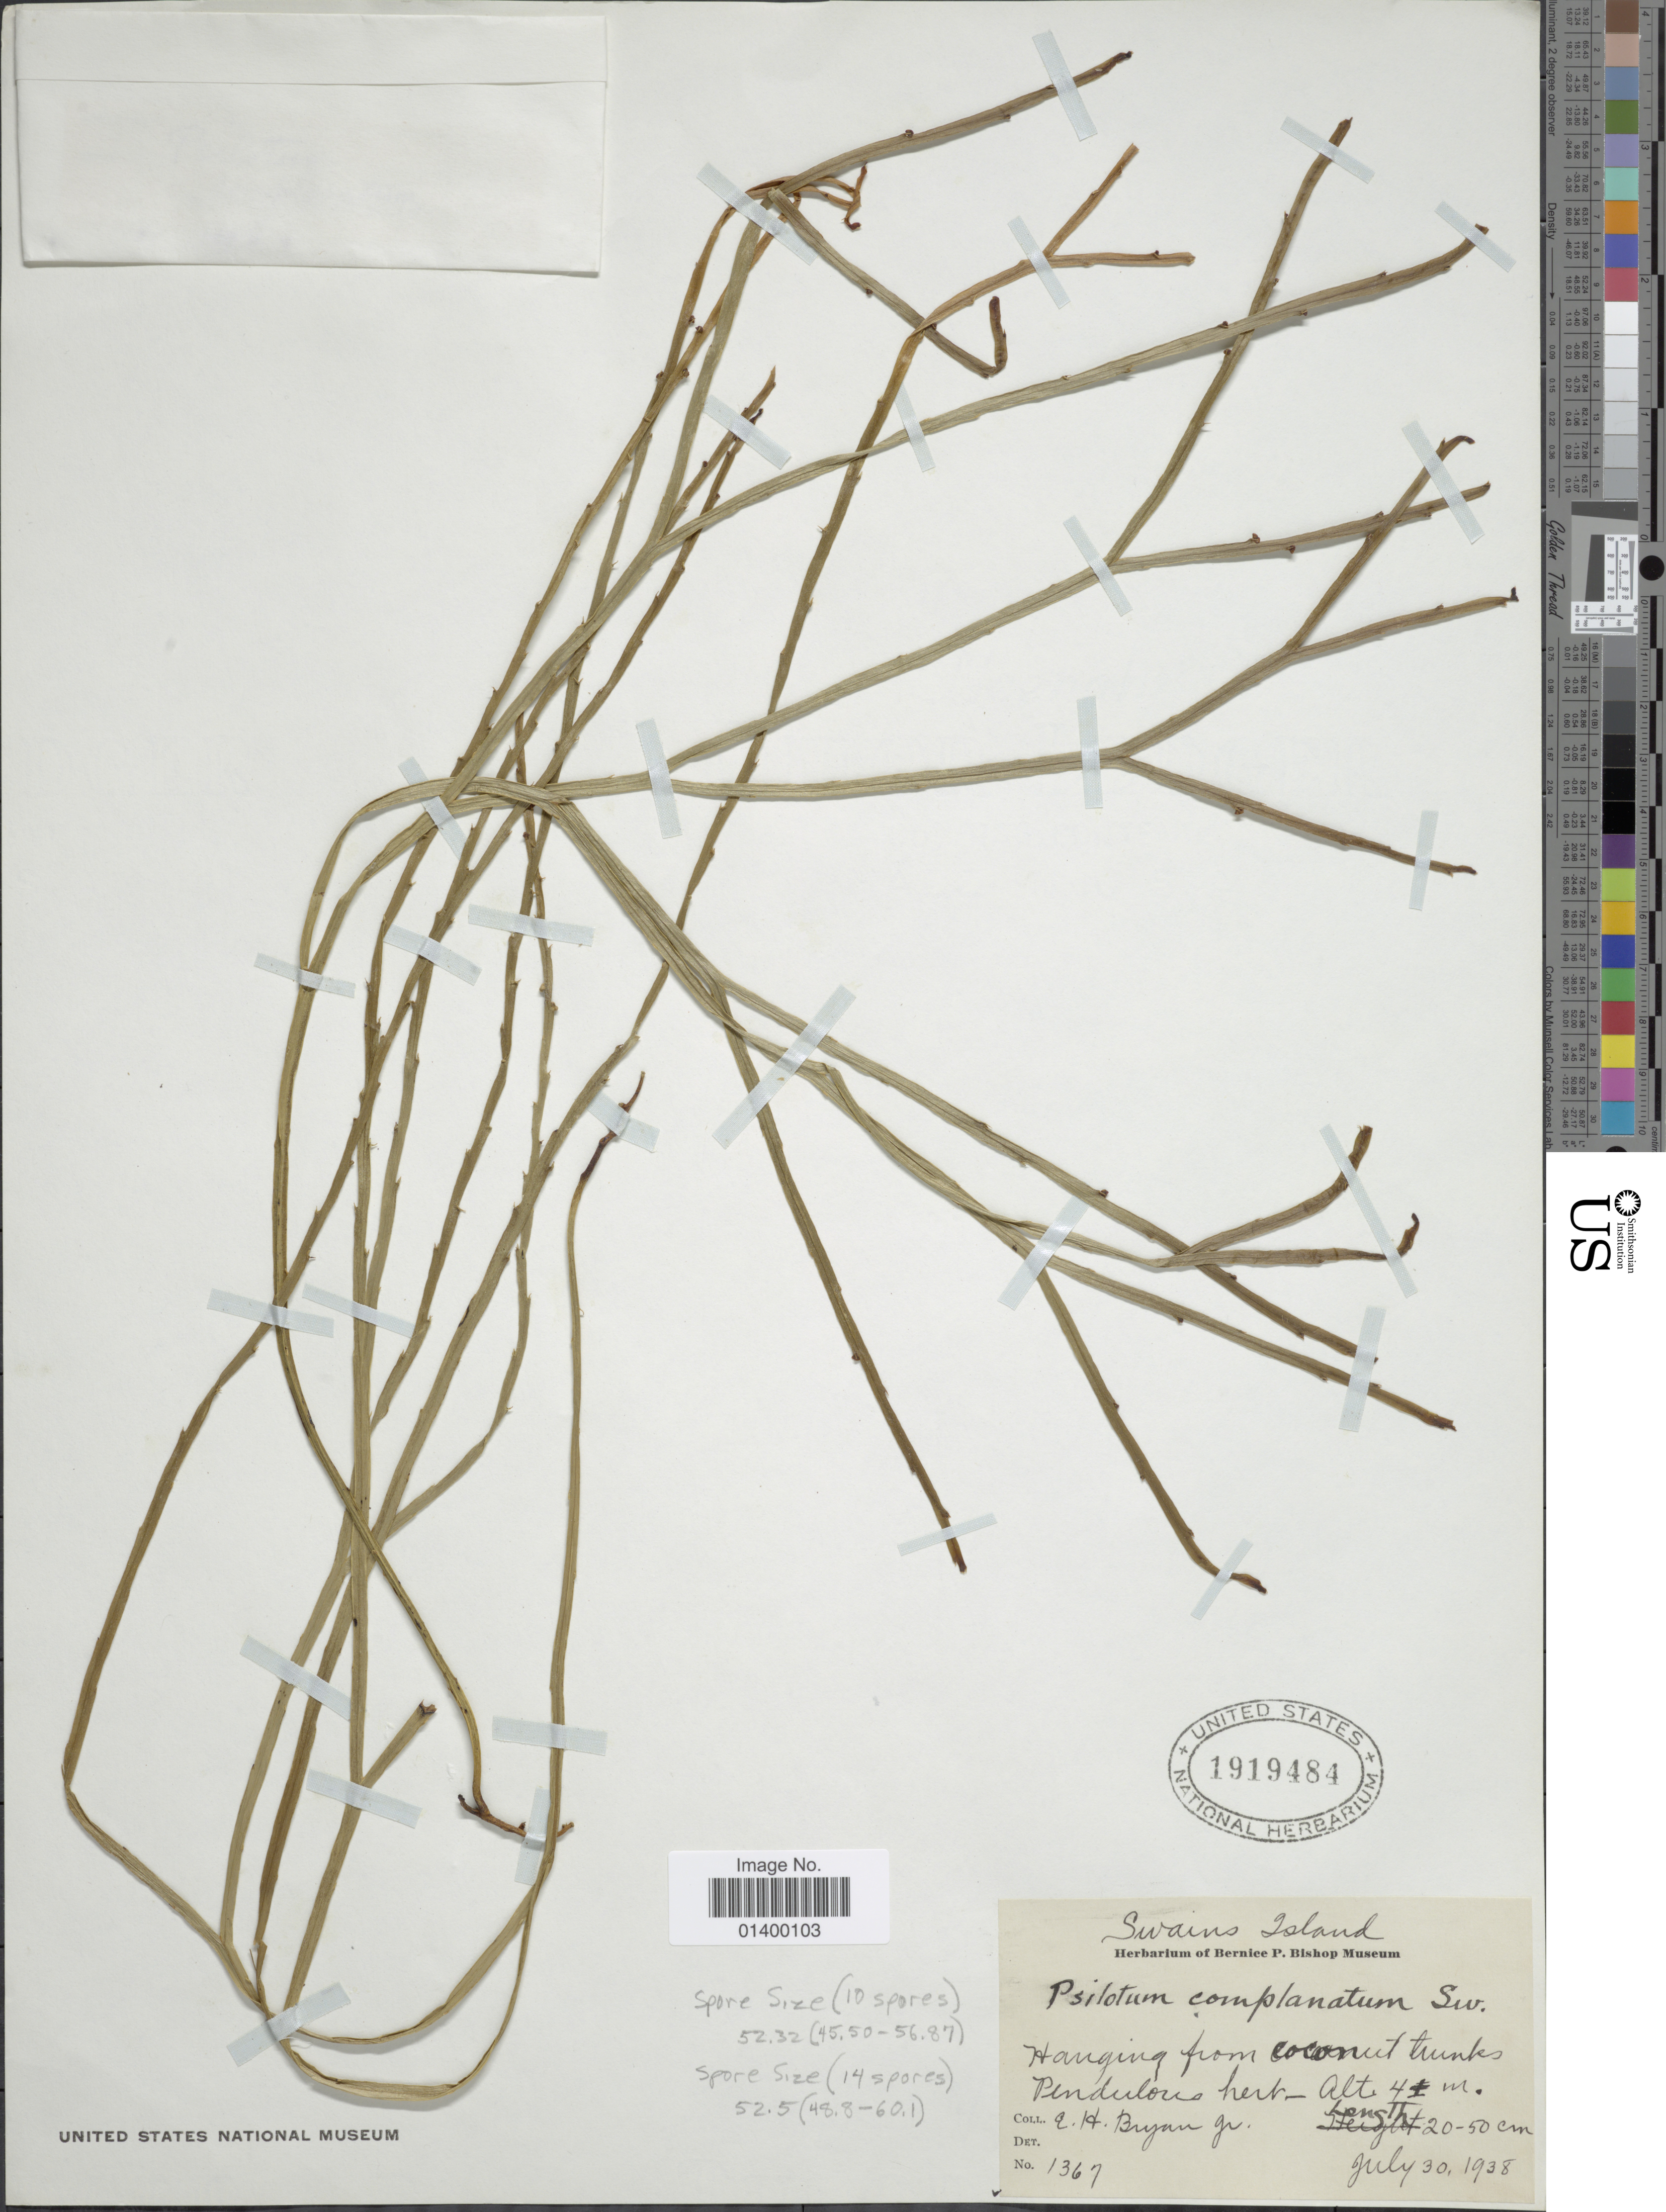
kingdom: Plantae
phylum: Tracheophyta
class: Polypodiopsida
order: Psilotales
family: Psilotaceae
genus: Psilotum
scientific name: Psilotum complanatum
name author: Sw.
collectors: E. Bryan Jr.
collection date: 1938-07-30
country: American Samoa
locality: Swains Island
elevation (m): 4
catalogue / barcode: US 1919484